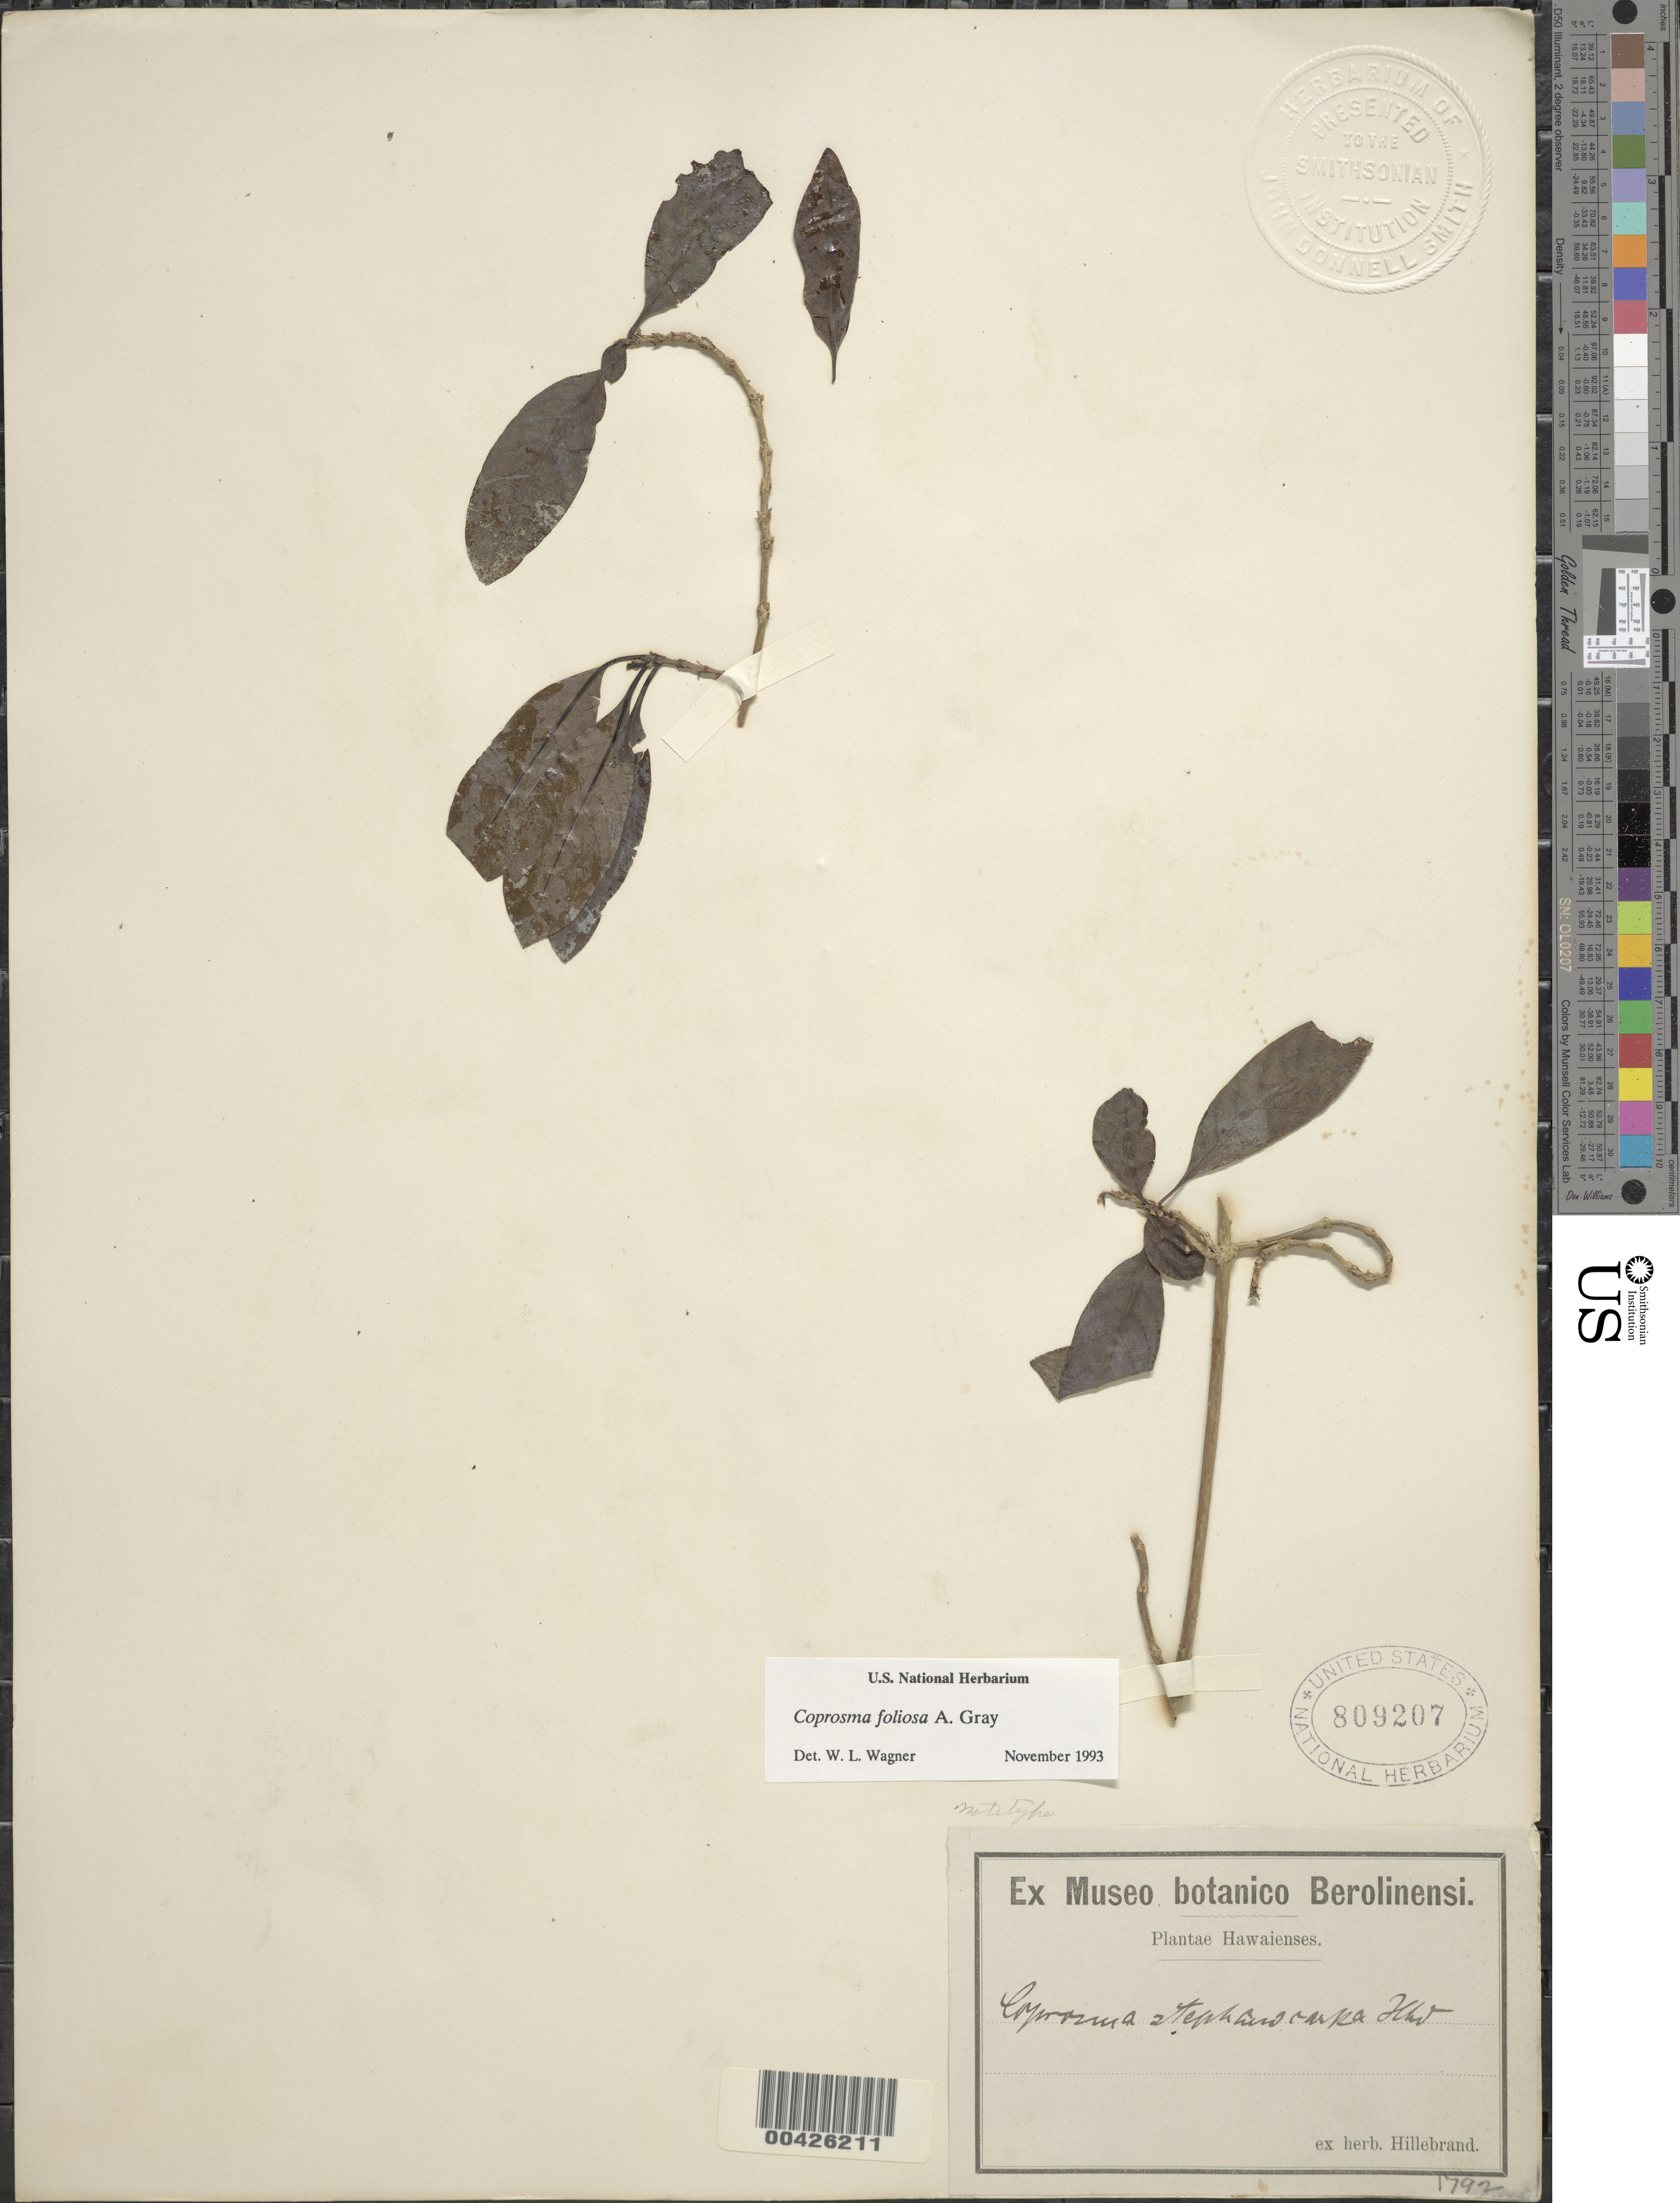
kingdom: Plantae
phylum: Tracheophyta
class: Magnoliopsida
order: Gentianales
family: Rubiaceae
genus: Coprosma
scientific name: Coprosma foliosa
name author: A. Gray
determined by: Wagner, W. L., (BOT), Smithsonian Institution - National Museum of Natural History (UNITED STATES)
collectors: W. Hillebrand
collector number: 1792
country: United States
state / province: Hawaii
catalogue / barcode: US 809207